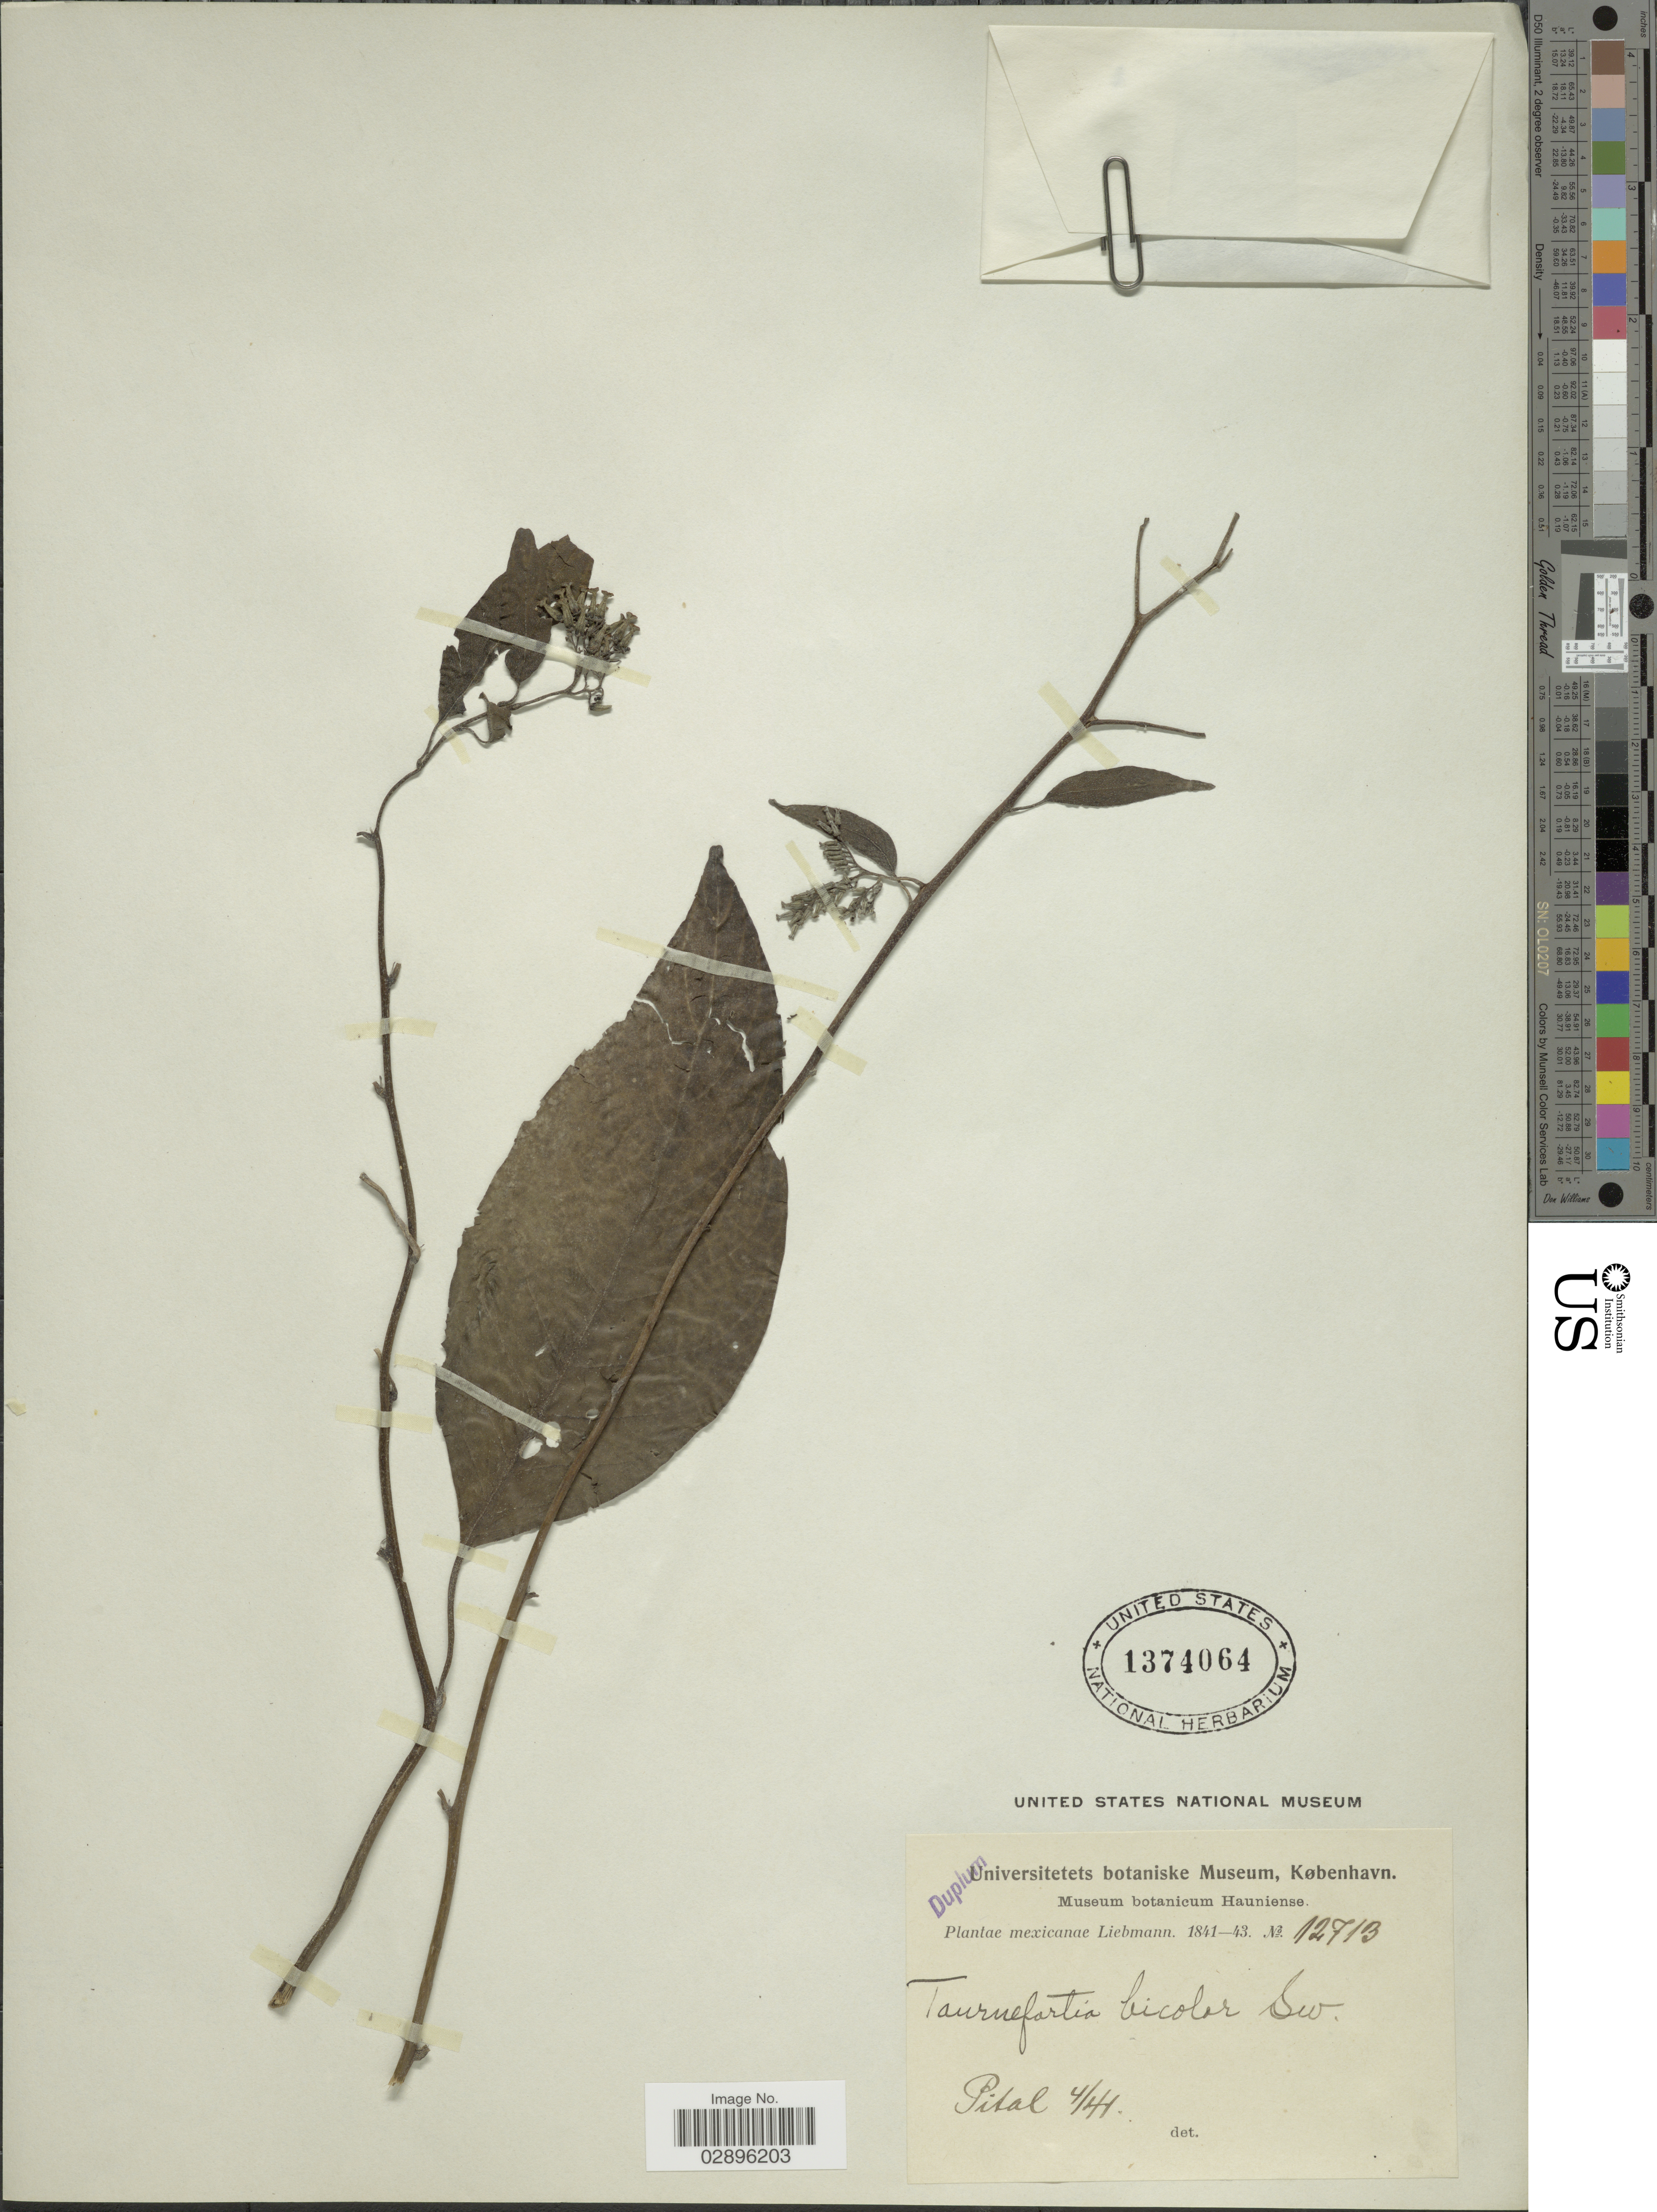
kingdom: Plantae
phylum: Tracheophyta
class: Magnoliopsida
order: Boraginales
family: Heliotropiaceae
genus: Tournefortia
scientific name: Tournefortia bicolor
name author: Sw.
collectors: Liebmann, --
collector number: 12713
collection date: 1841-04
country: Mexico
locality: Pital.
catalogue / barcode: US 1374064